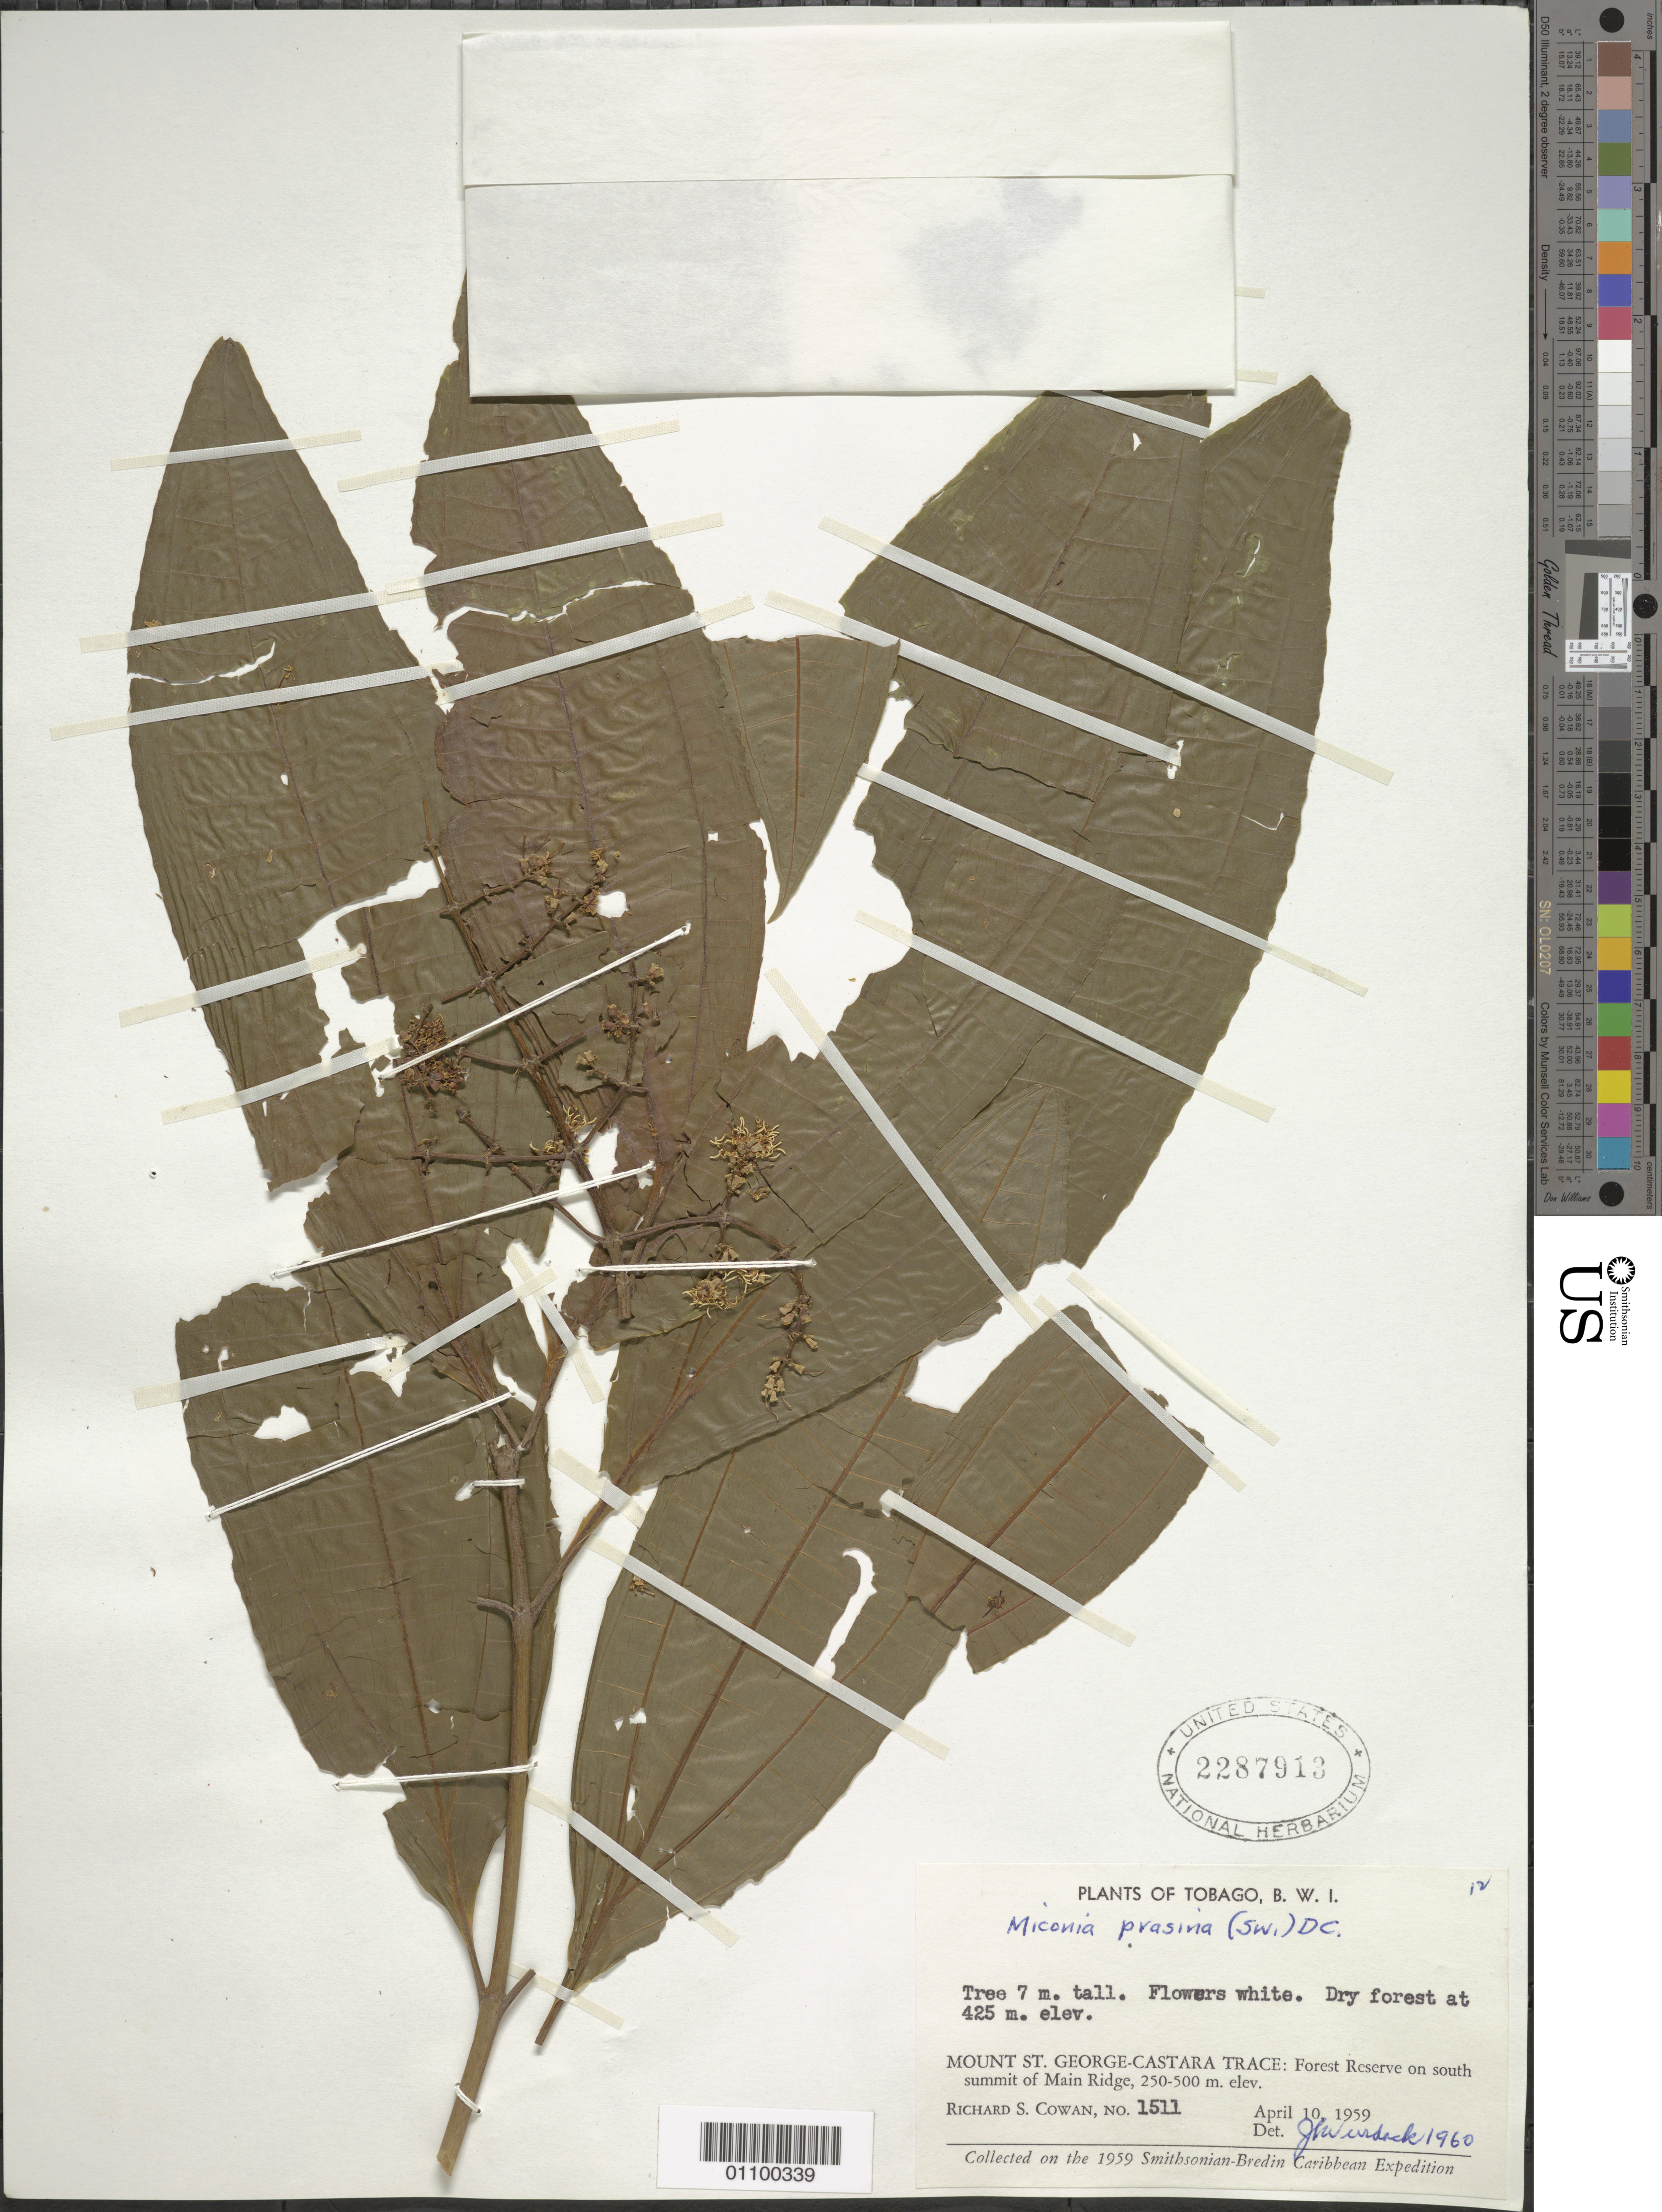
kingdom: Plantae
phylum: Tracheophyta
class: Magnoliopsida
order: Myrtales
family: Melastomataceae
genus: Miconia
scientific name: Miconia prasina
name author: (Sw.) DC.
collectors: R. S. Cowan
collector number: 1511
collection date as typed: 10 Apr 1959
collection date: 1959-04-10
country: Trinidad and Tobago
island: Tobago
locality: Mount St. George-Castara Trace: Forest Reserve on S summit of Main Ridge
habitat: dry forest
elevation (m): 425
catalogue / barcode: US 2287913